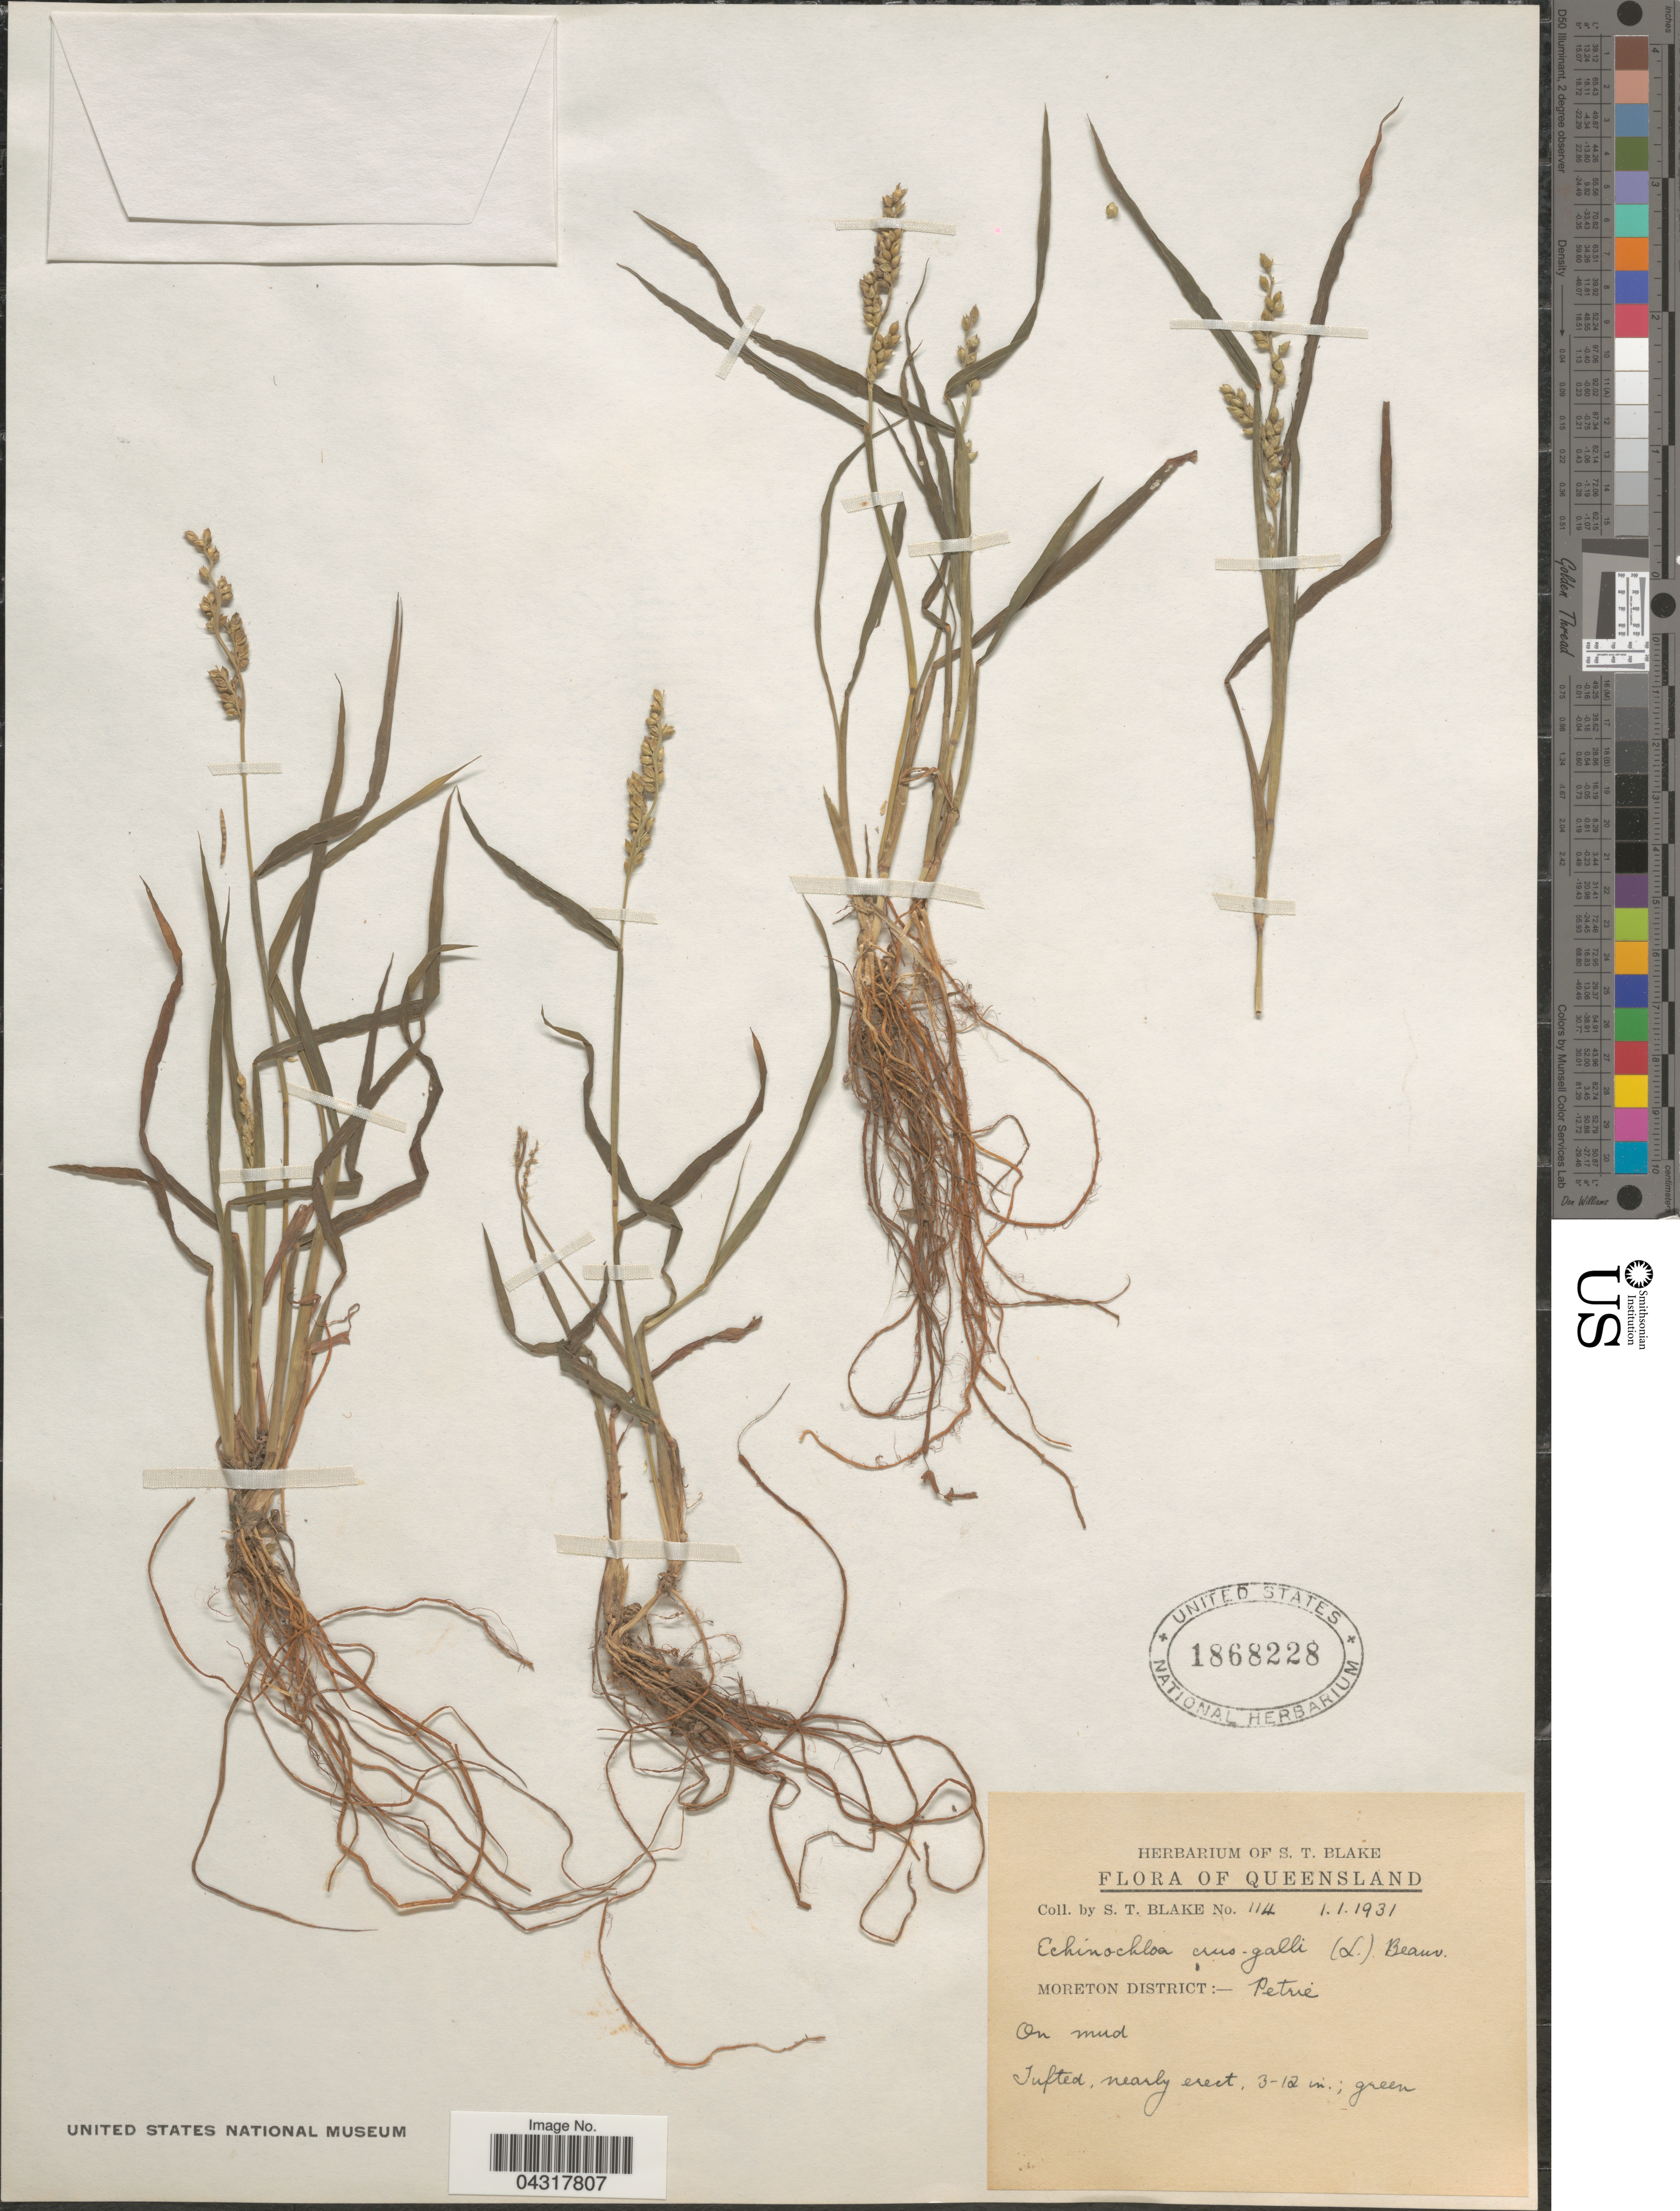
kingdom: Plantae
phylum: Tracheophyta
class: Liliopsida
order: Poales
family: Poaceae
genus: Echinochloa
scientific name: Echinochloa crus-galli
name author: (L.) P. Beauv.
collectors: S. T. Blake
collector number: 114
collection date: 1931-01-01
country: Australia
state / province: Queensland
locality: Moreton District: -Petrie.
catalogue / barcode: US 1868228